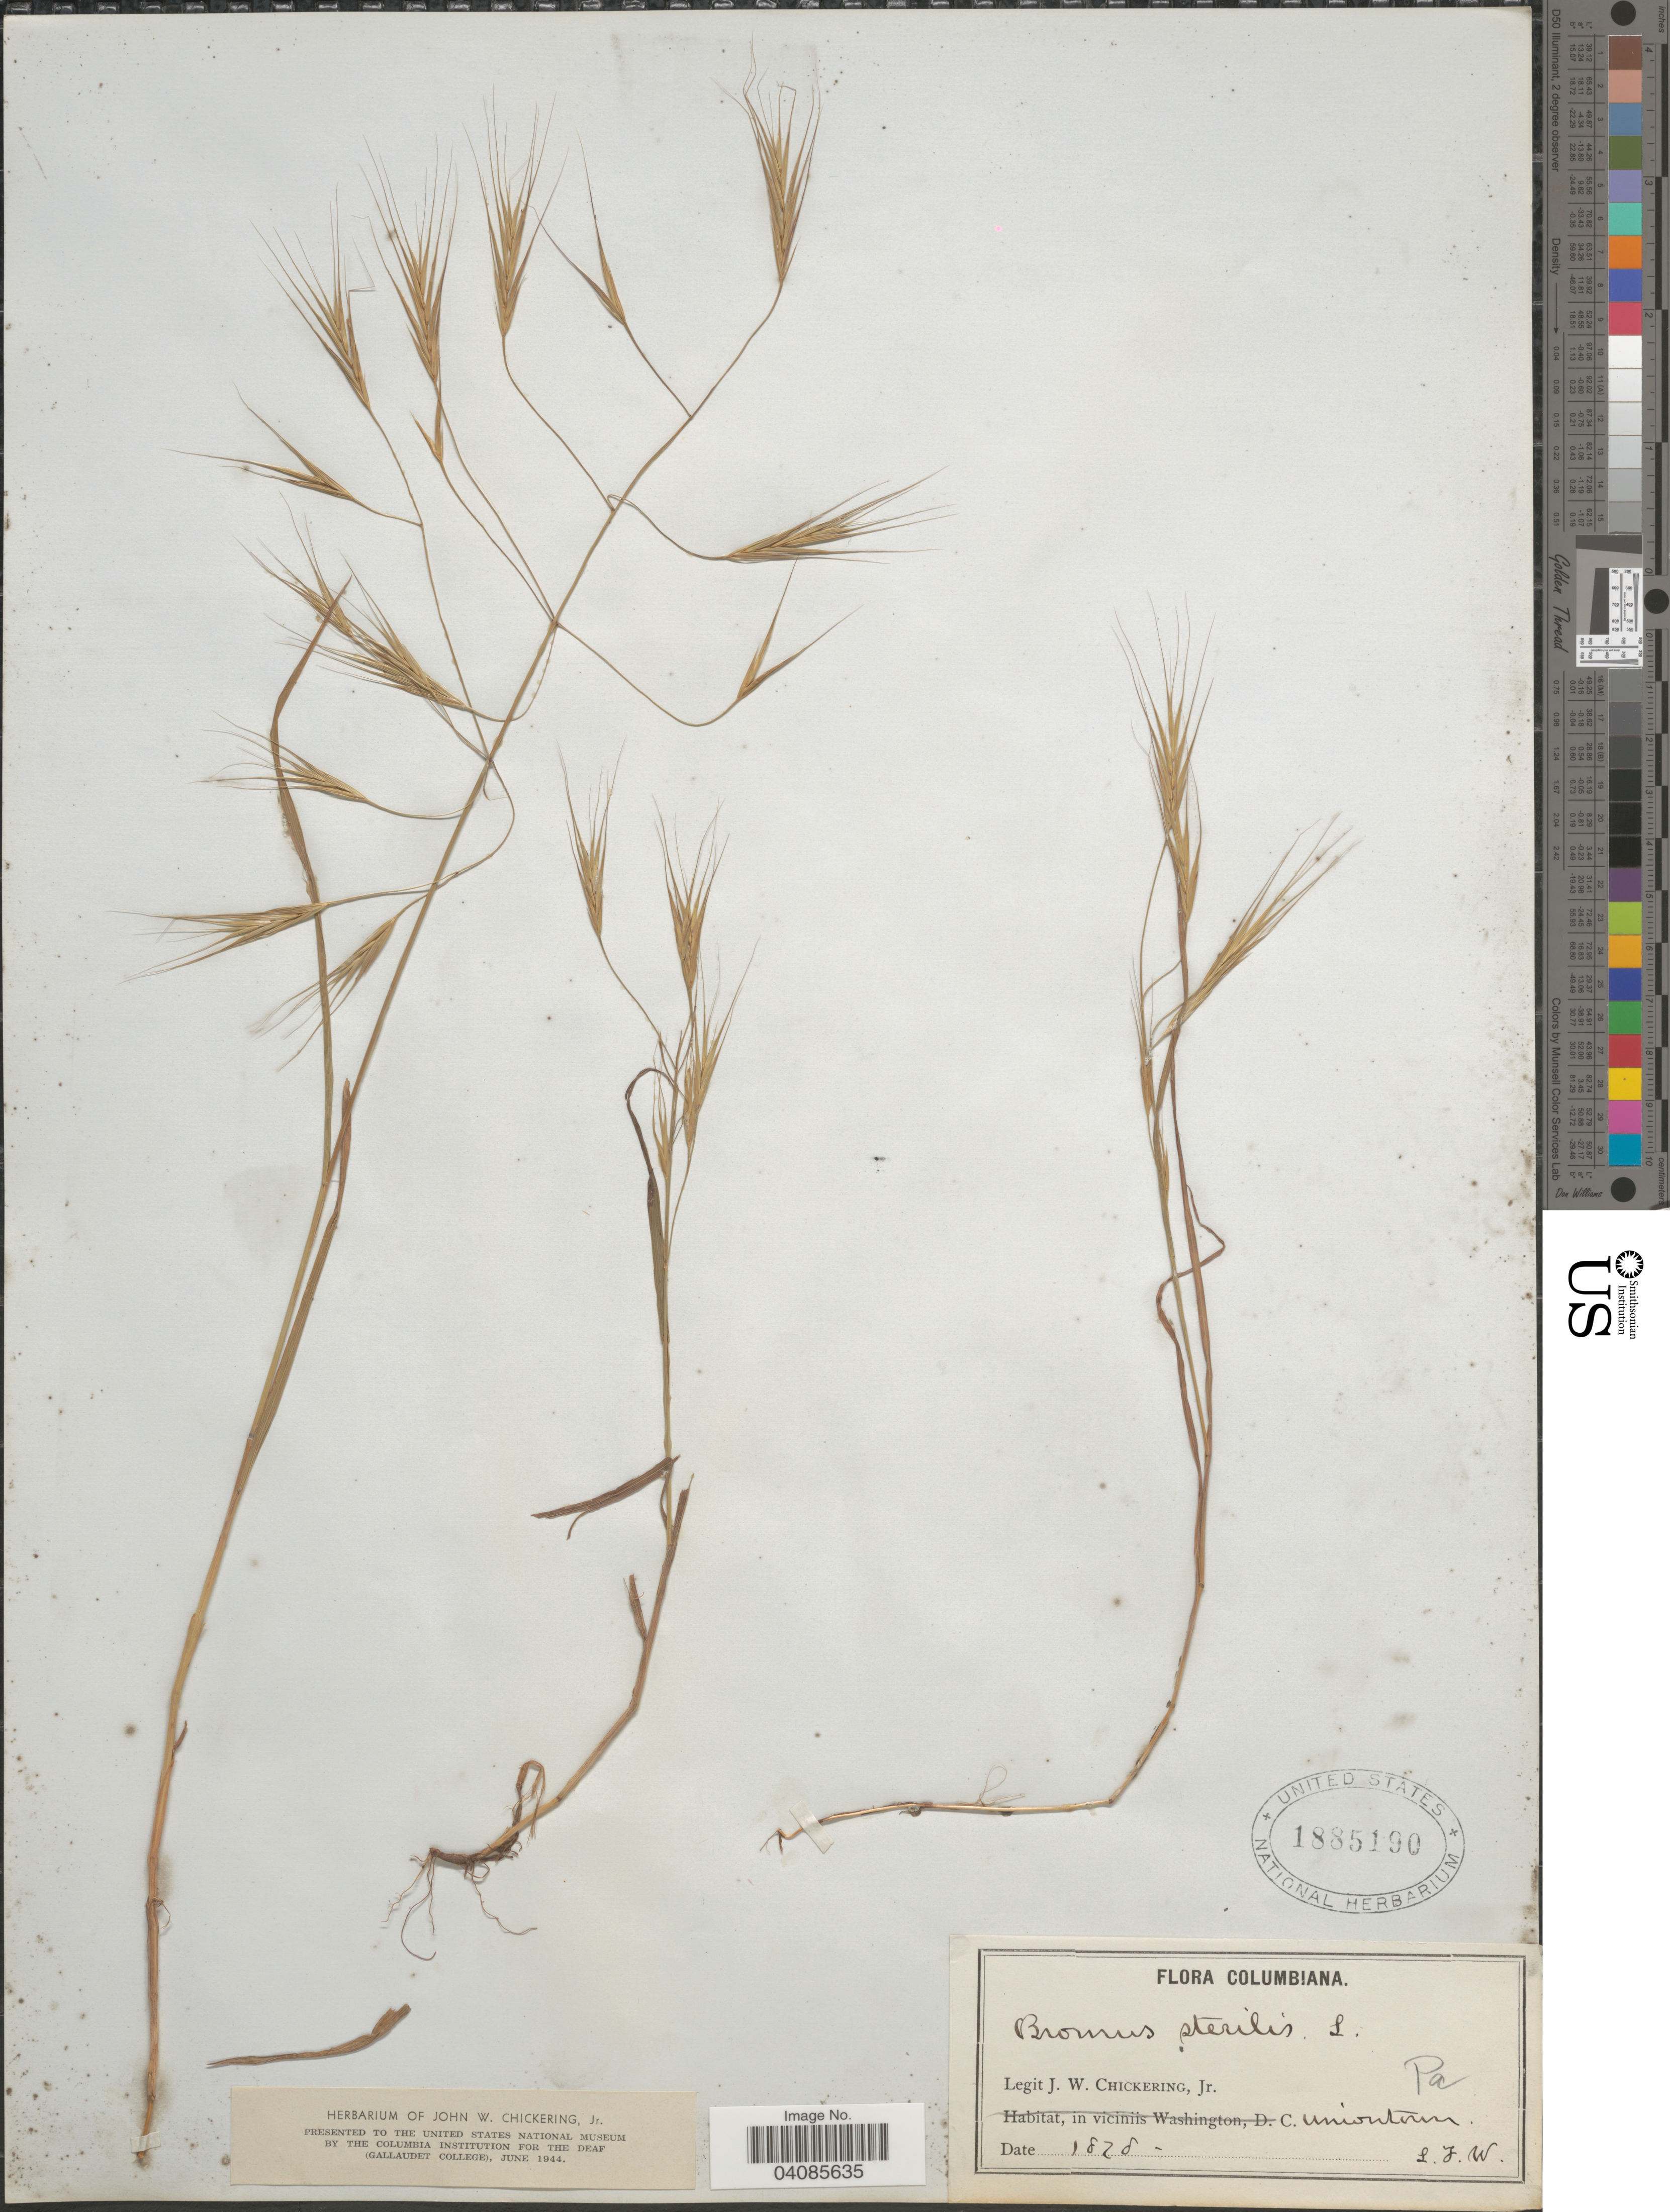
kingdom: Plantae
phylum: Tracheophyta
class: Liliopsida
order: Poales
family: Poaceae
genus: Bromus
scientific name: Bromus sterilis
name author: L.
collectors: J. W. Chickering Jr.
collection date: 1828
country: United States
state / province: Pennsylvania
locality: Columbiana. Uniontown.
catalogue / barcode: US 1885190